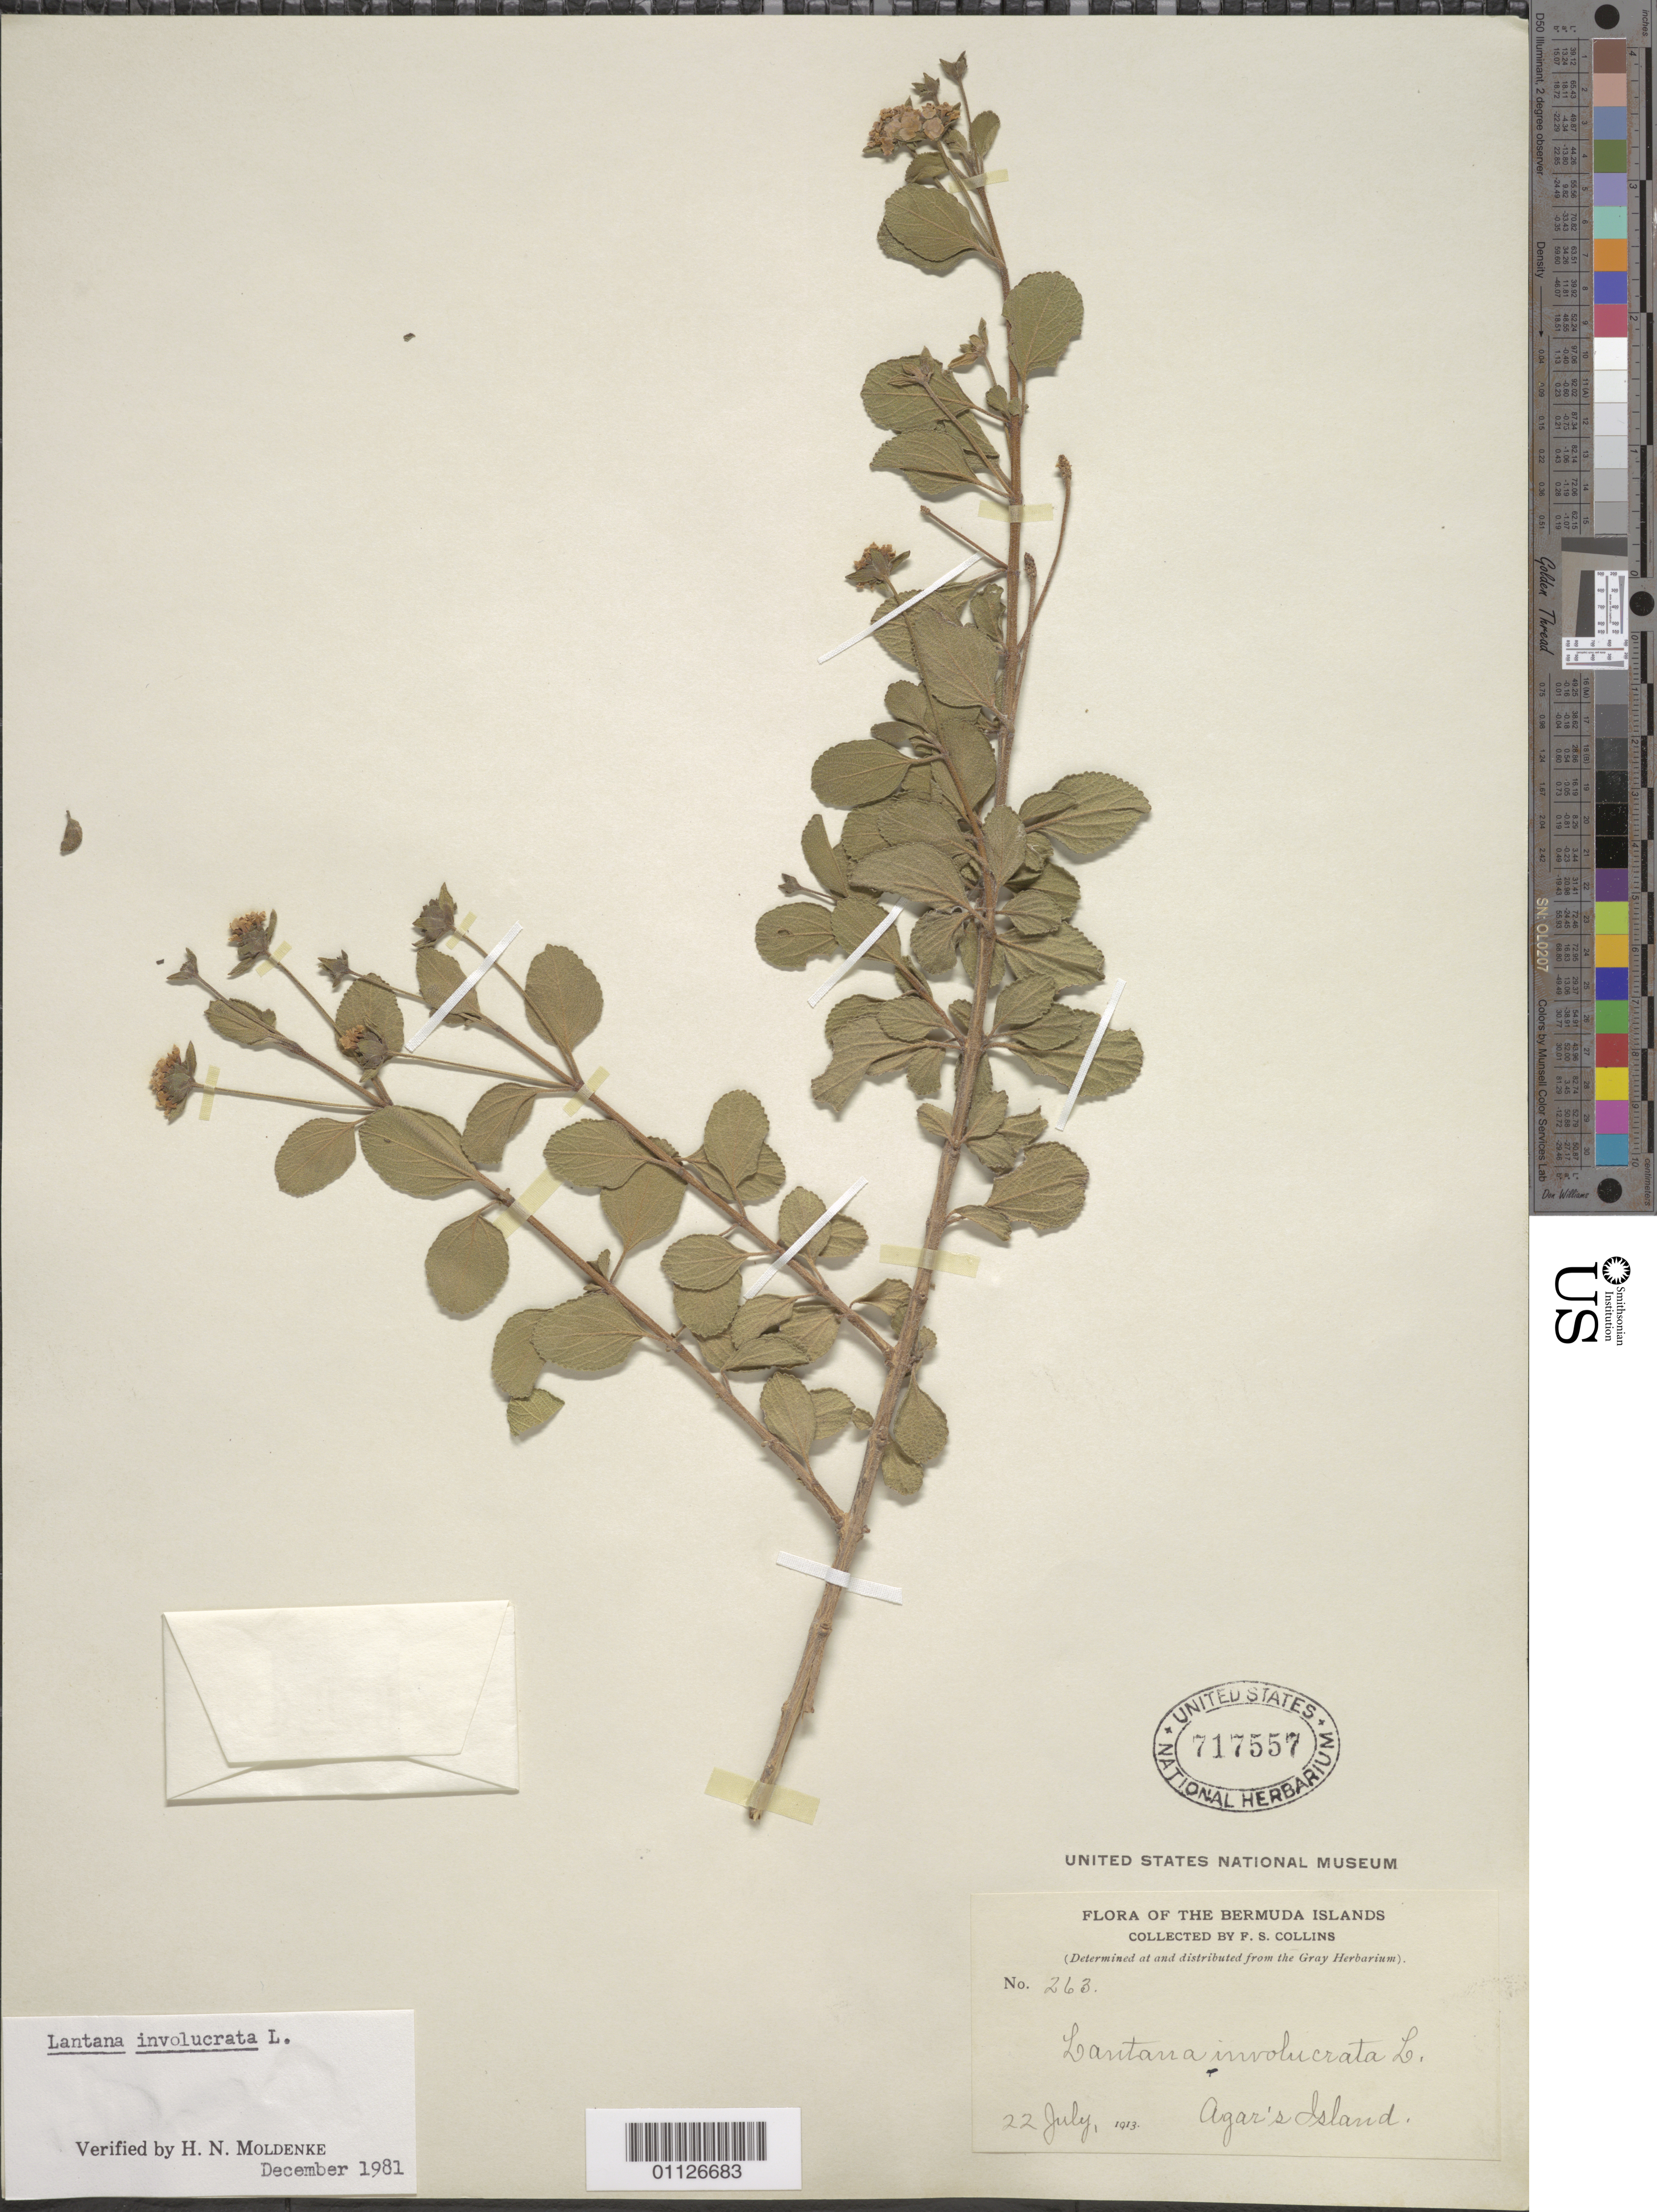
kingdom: Plantae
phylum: Tracheophyta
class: Magnoliopsida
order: Lamiales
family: Verbenaceae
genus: Lantana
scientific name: Lantana involucrata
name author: L.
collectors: F. Collins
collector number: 263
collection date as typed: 22 Jul 1913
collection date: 1913-07-22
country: Bermuda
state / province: Pembroke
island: Bermuda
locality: Agar's Island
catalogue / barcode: US 717557